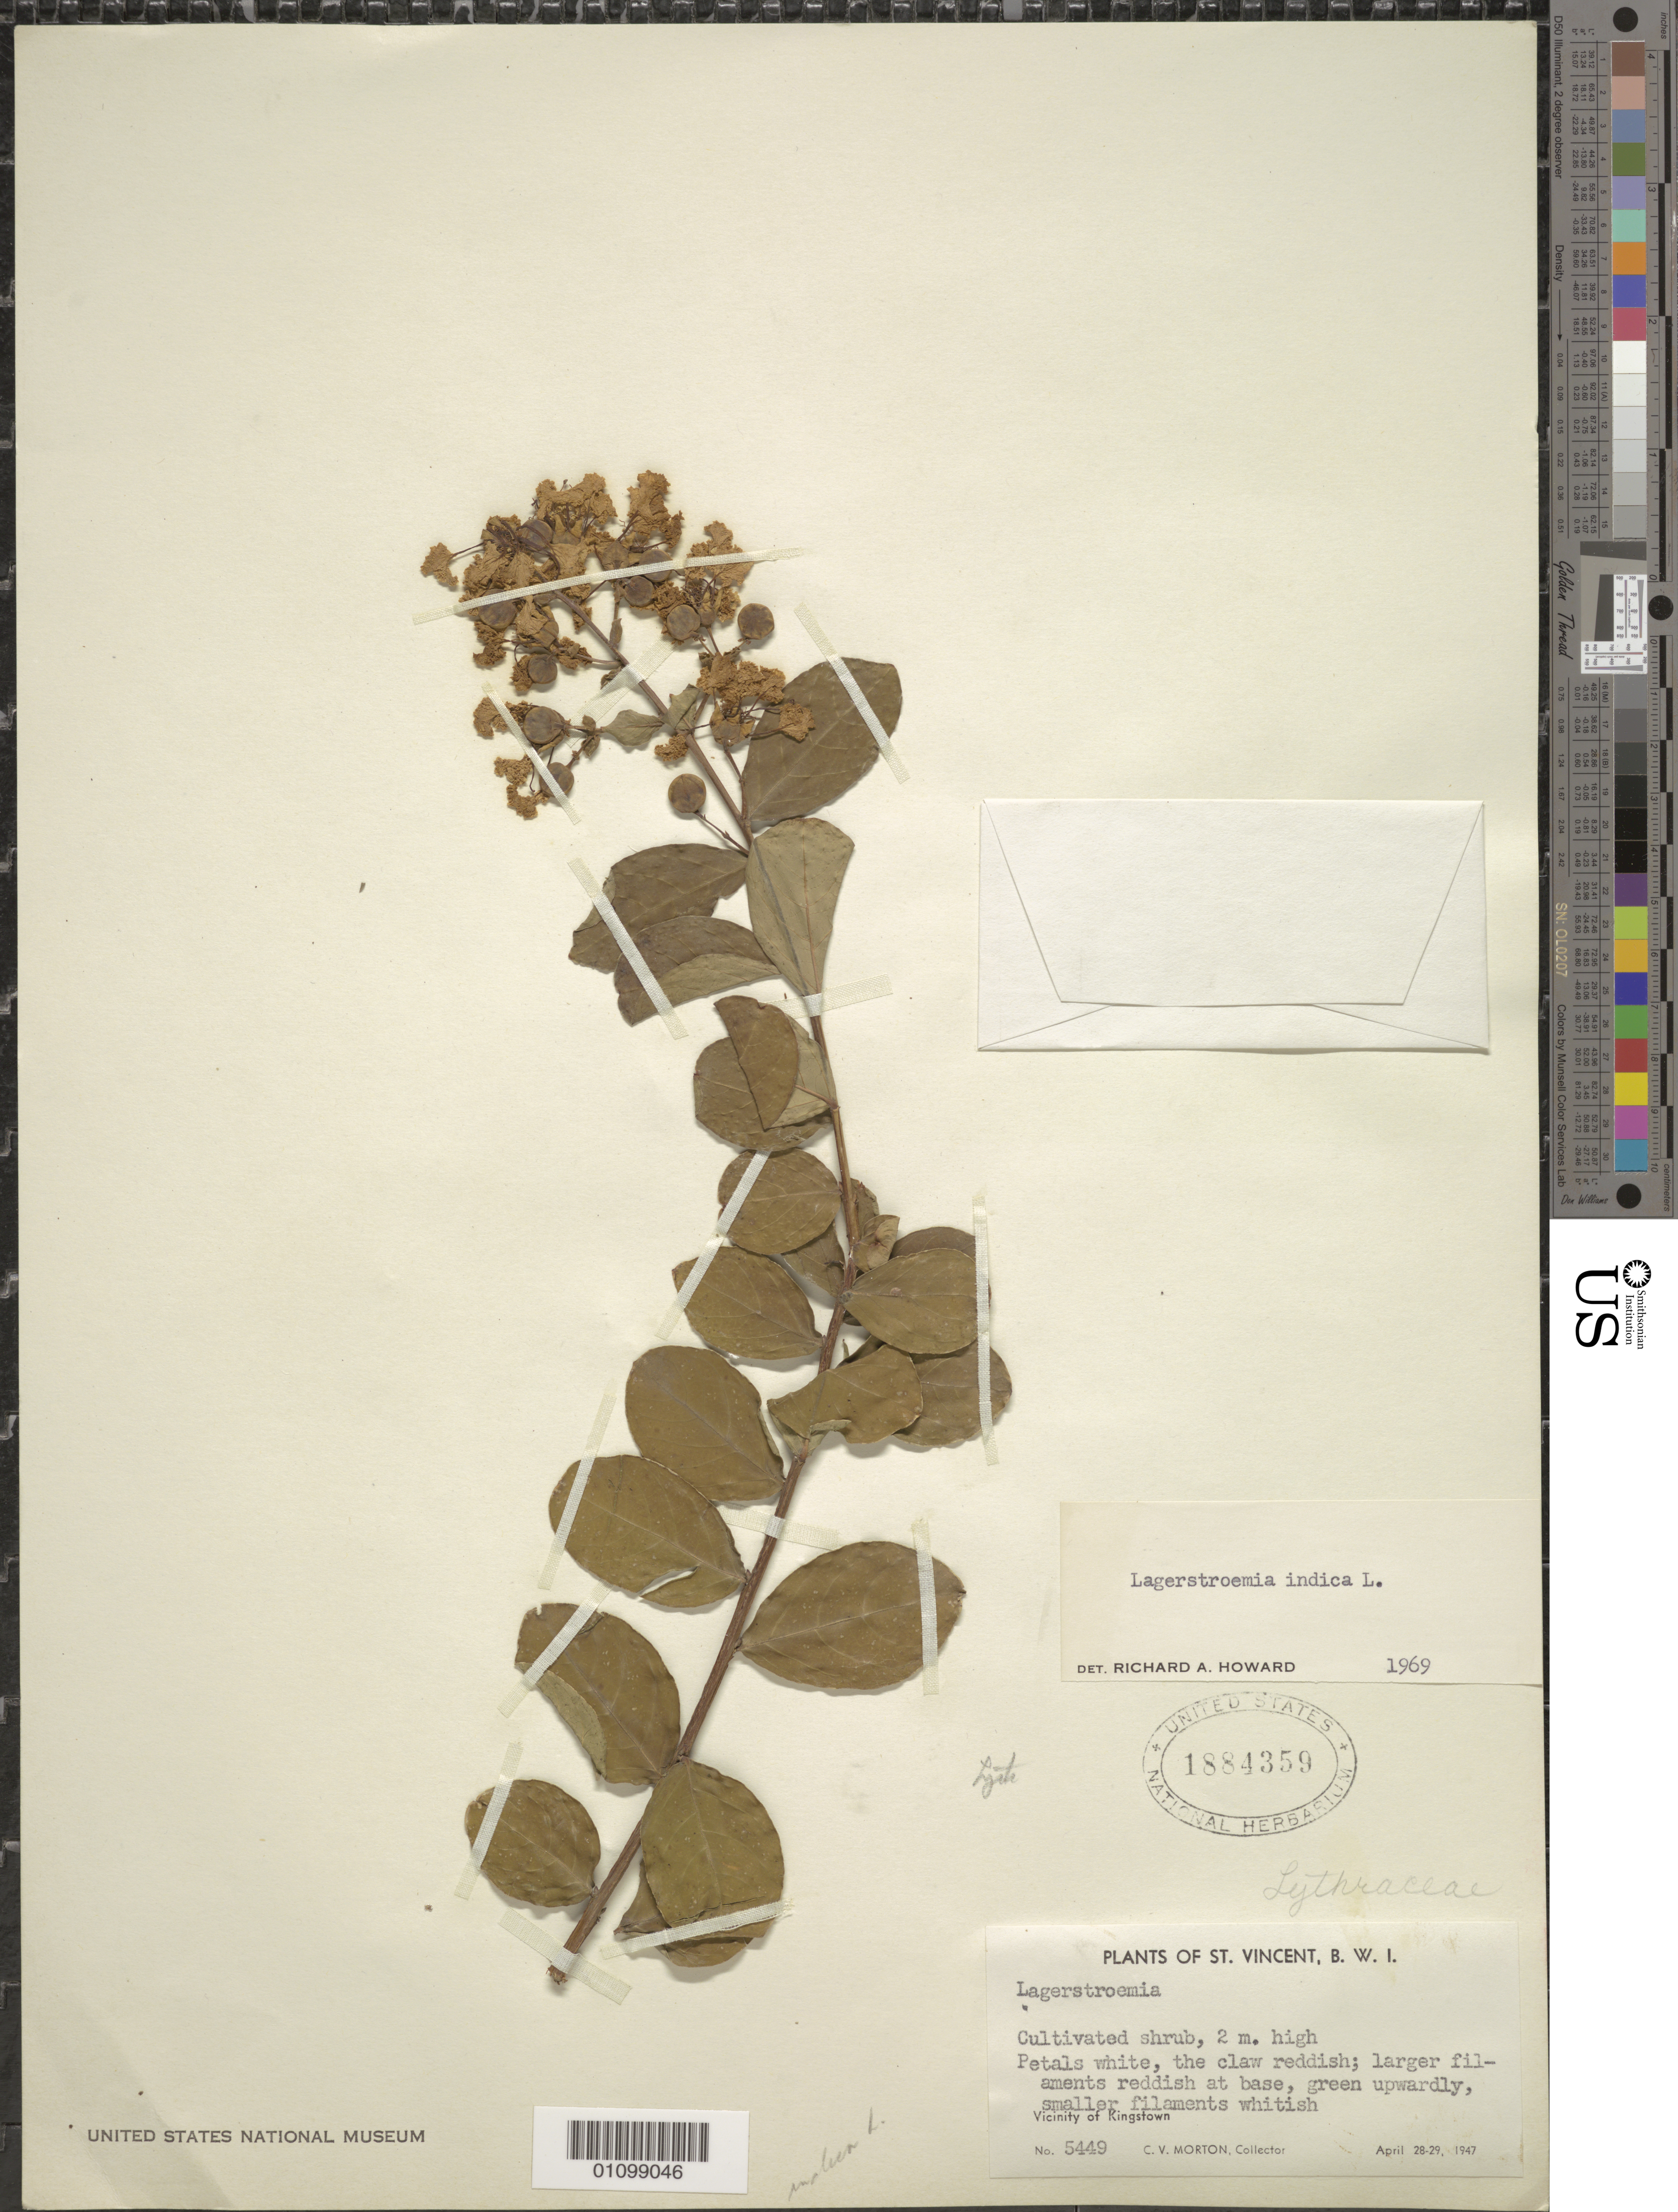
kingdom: Plantae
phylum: Tracheophyta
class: Magnoliopsida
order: Myrtales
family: Lythraceae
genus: Lagerstroemia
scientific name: Lagerstroemia indica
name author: L.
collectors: C. V. Morton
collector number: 5449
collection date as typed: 28 Apr 1947 to 29 Apr 1947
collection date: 1947-04-28/1947-04-29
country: St. Vincent - Grenadines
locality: Vicinity of Kingstown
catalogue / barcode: US 1884359